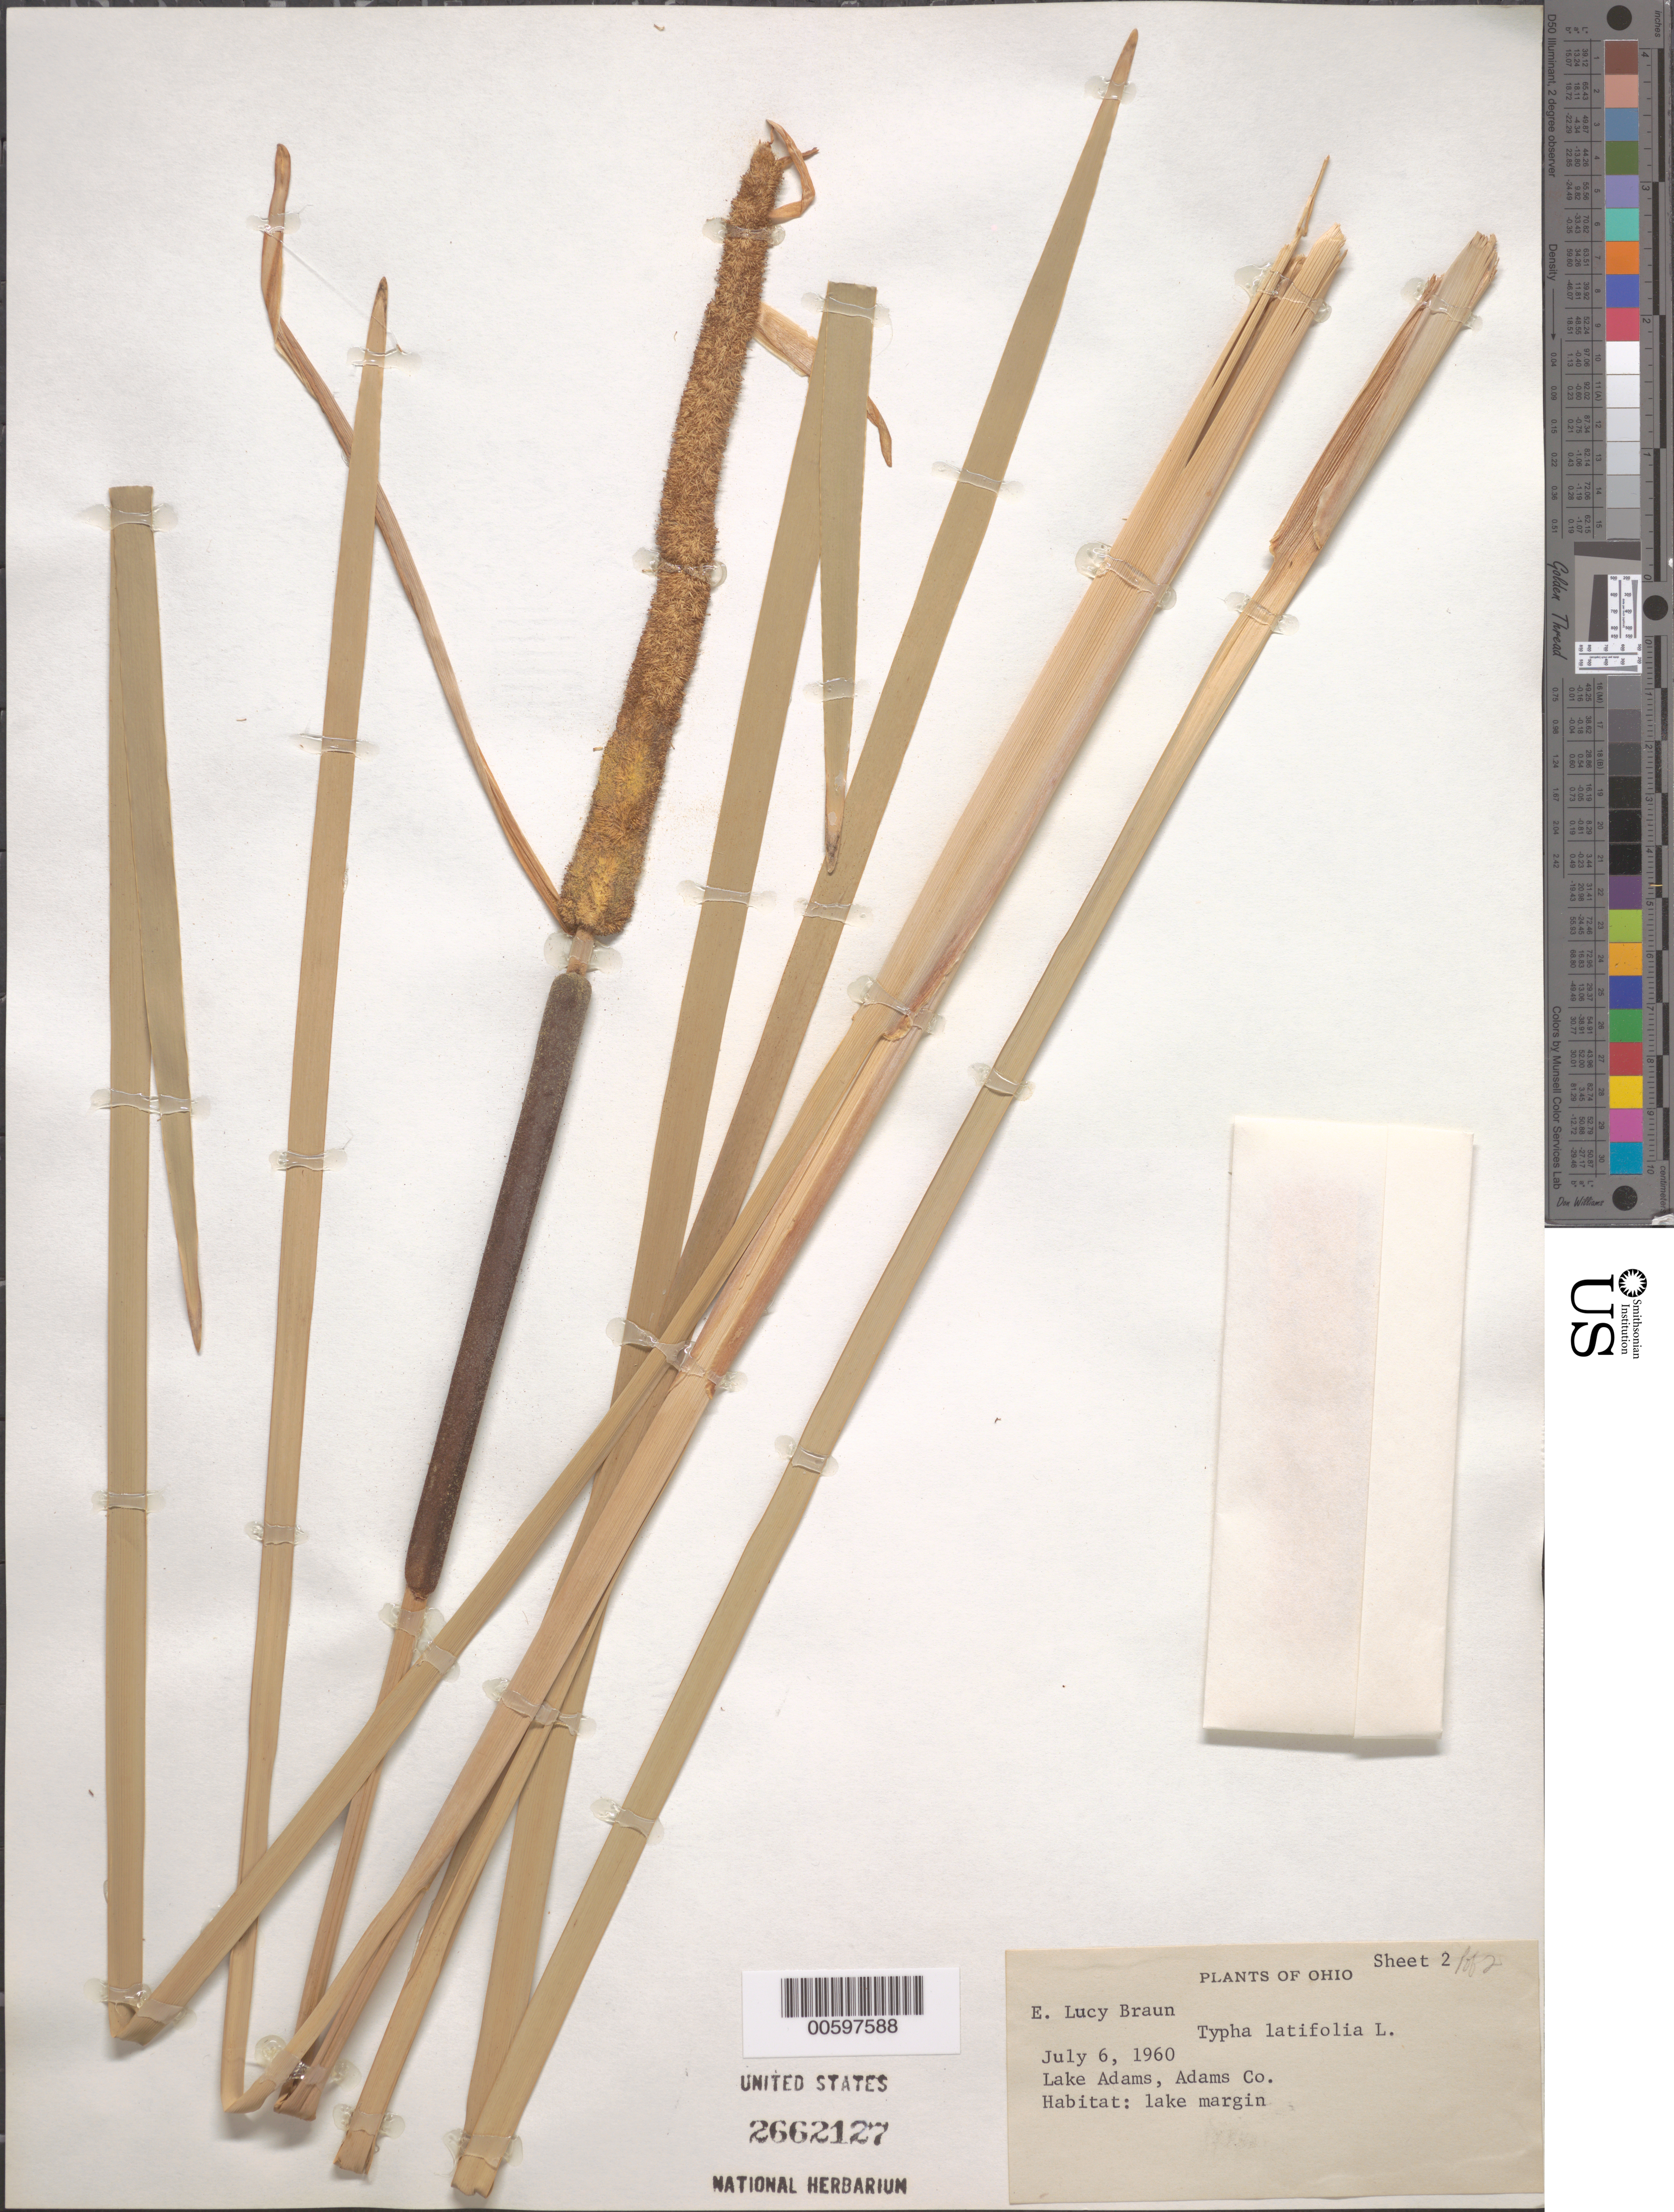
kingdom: Plantae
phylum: Tracheophyta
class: Liliopsida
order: Poales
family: Typhaceae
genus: Typha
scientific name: Typha latifolia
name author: L.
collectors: E. L. Braun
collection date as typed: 06 Jul 1960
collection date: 1960-07-06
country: United States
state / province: Ohio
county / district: Adams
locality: Lake Adams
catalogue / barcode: US 2662127